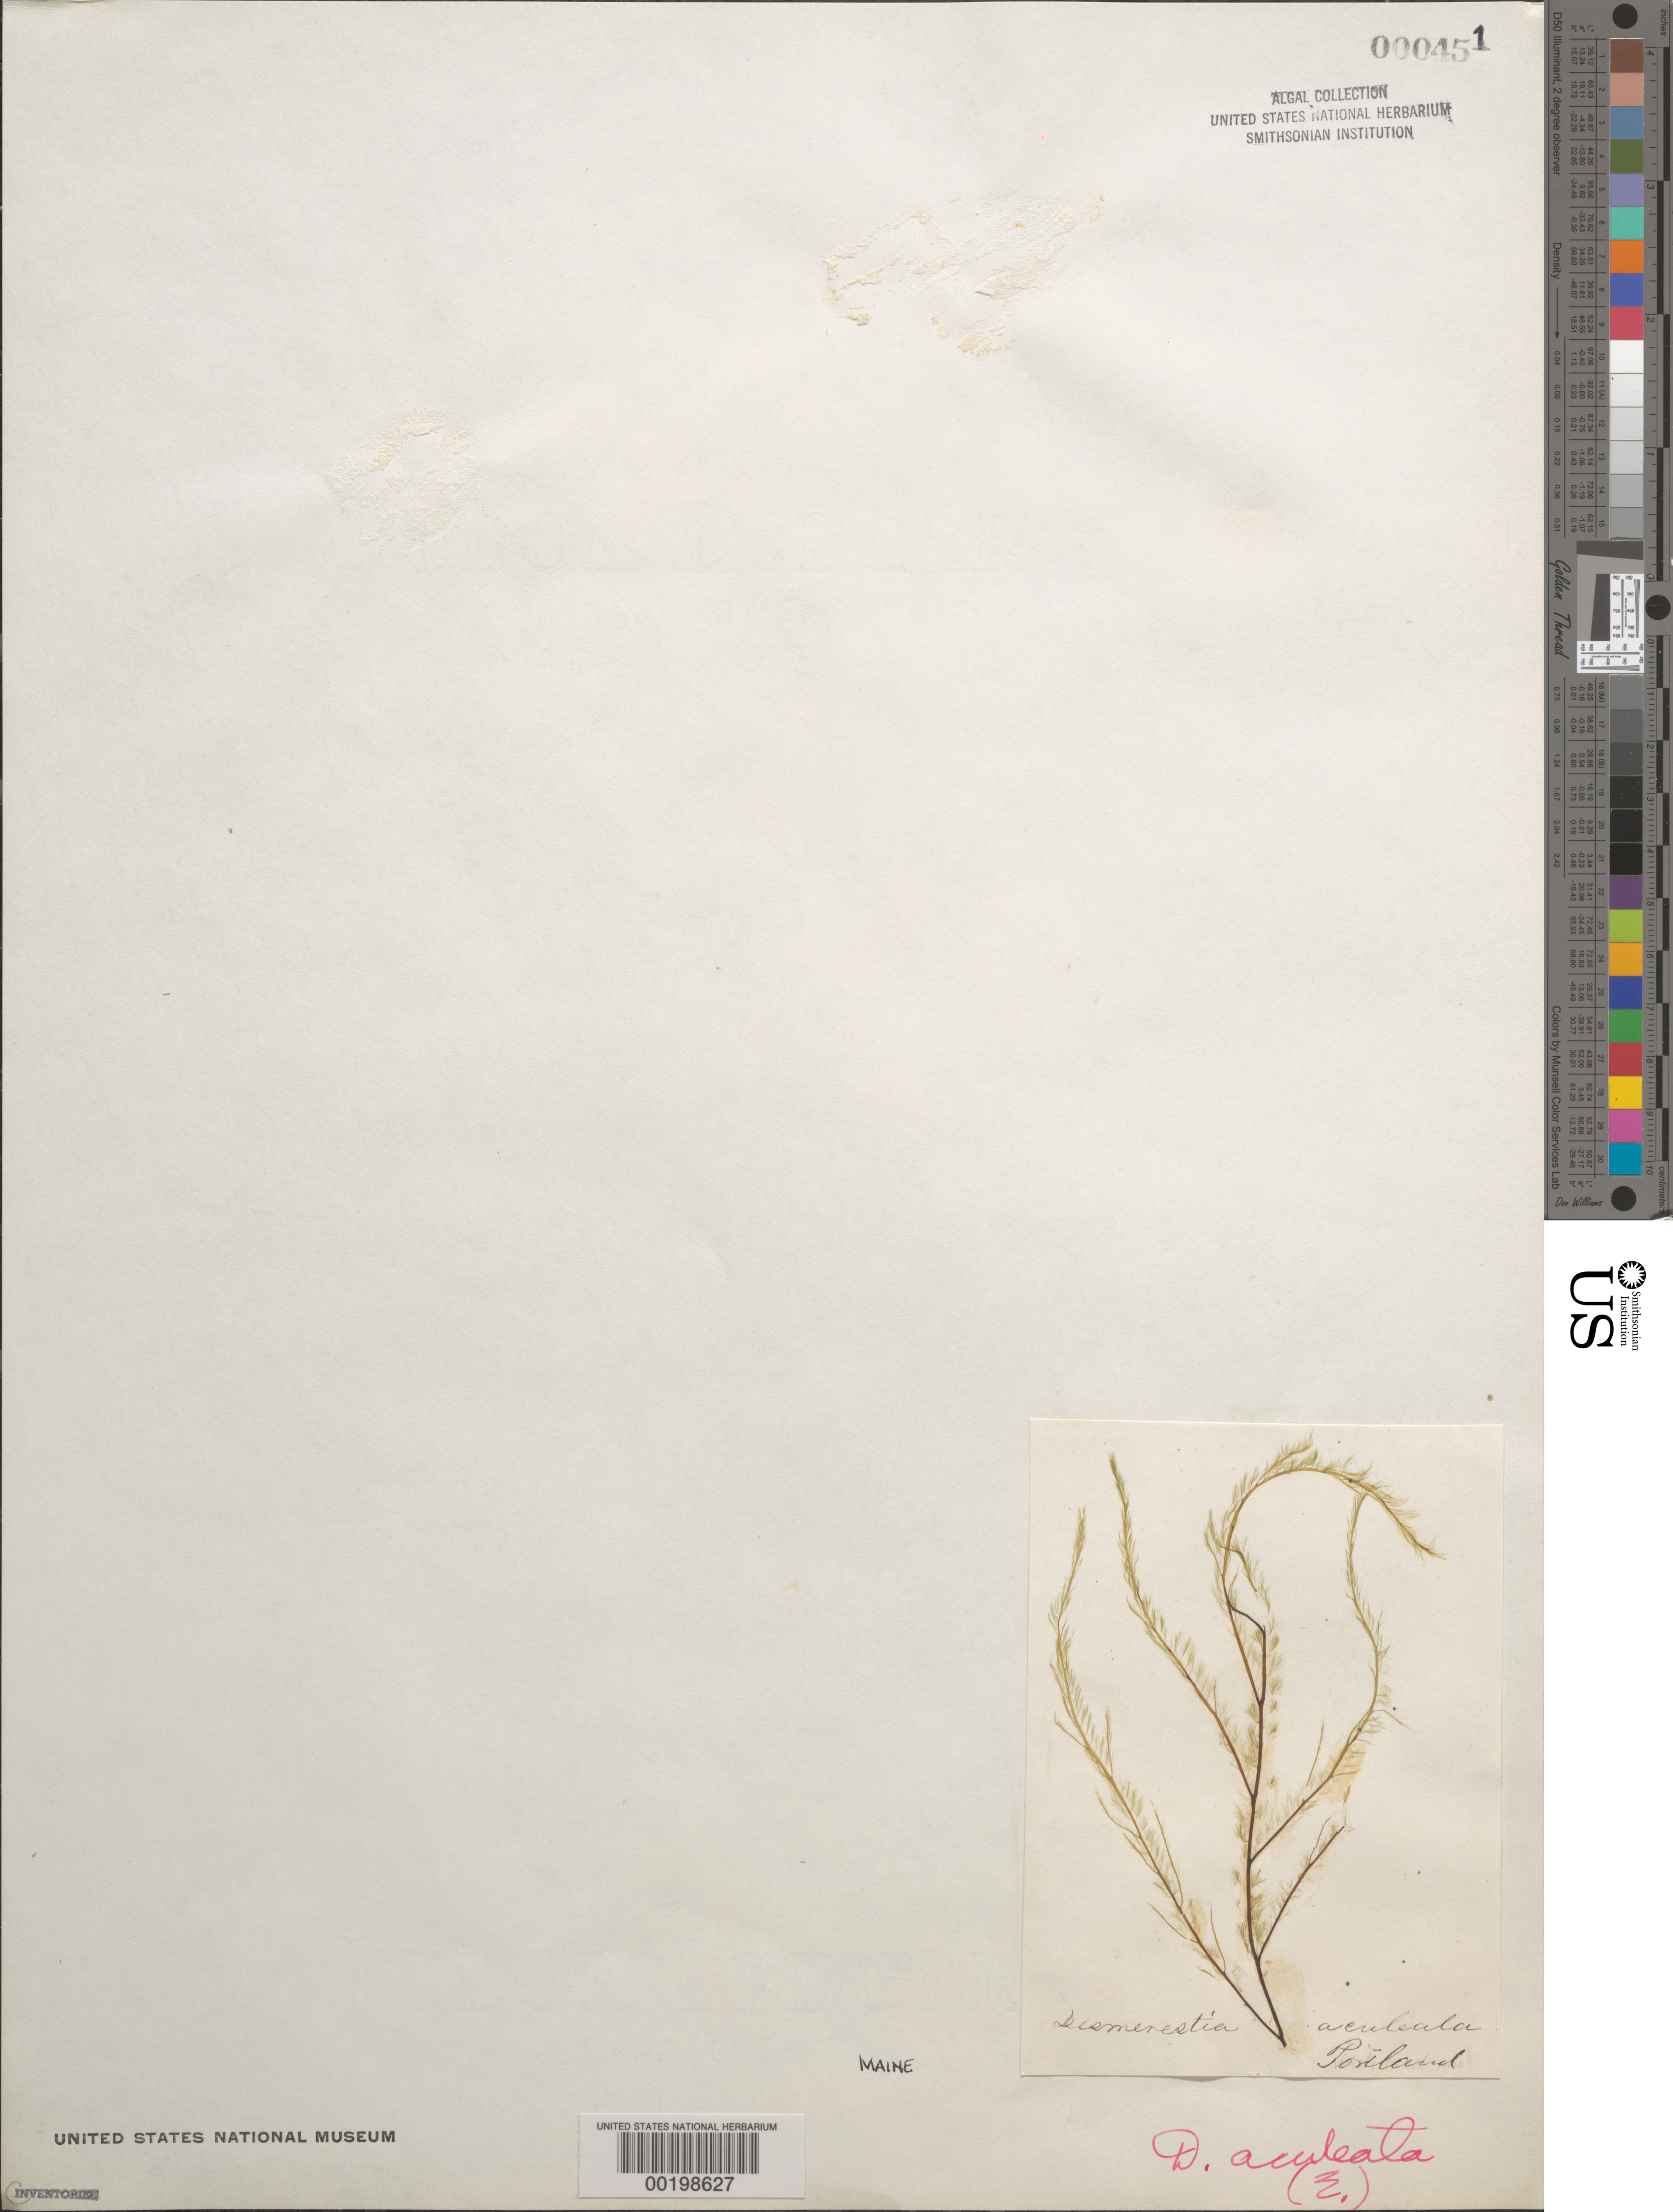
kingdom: Chromista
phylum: Ochrophyta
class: Phaeophyceae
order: Desmarestiales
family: Desmarestiaceae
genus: Desmarestia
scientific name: Desmarestia aculeata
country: United States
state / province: Maine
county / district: Cumberland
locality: Portland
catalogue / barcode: US 451